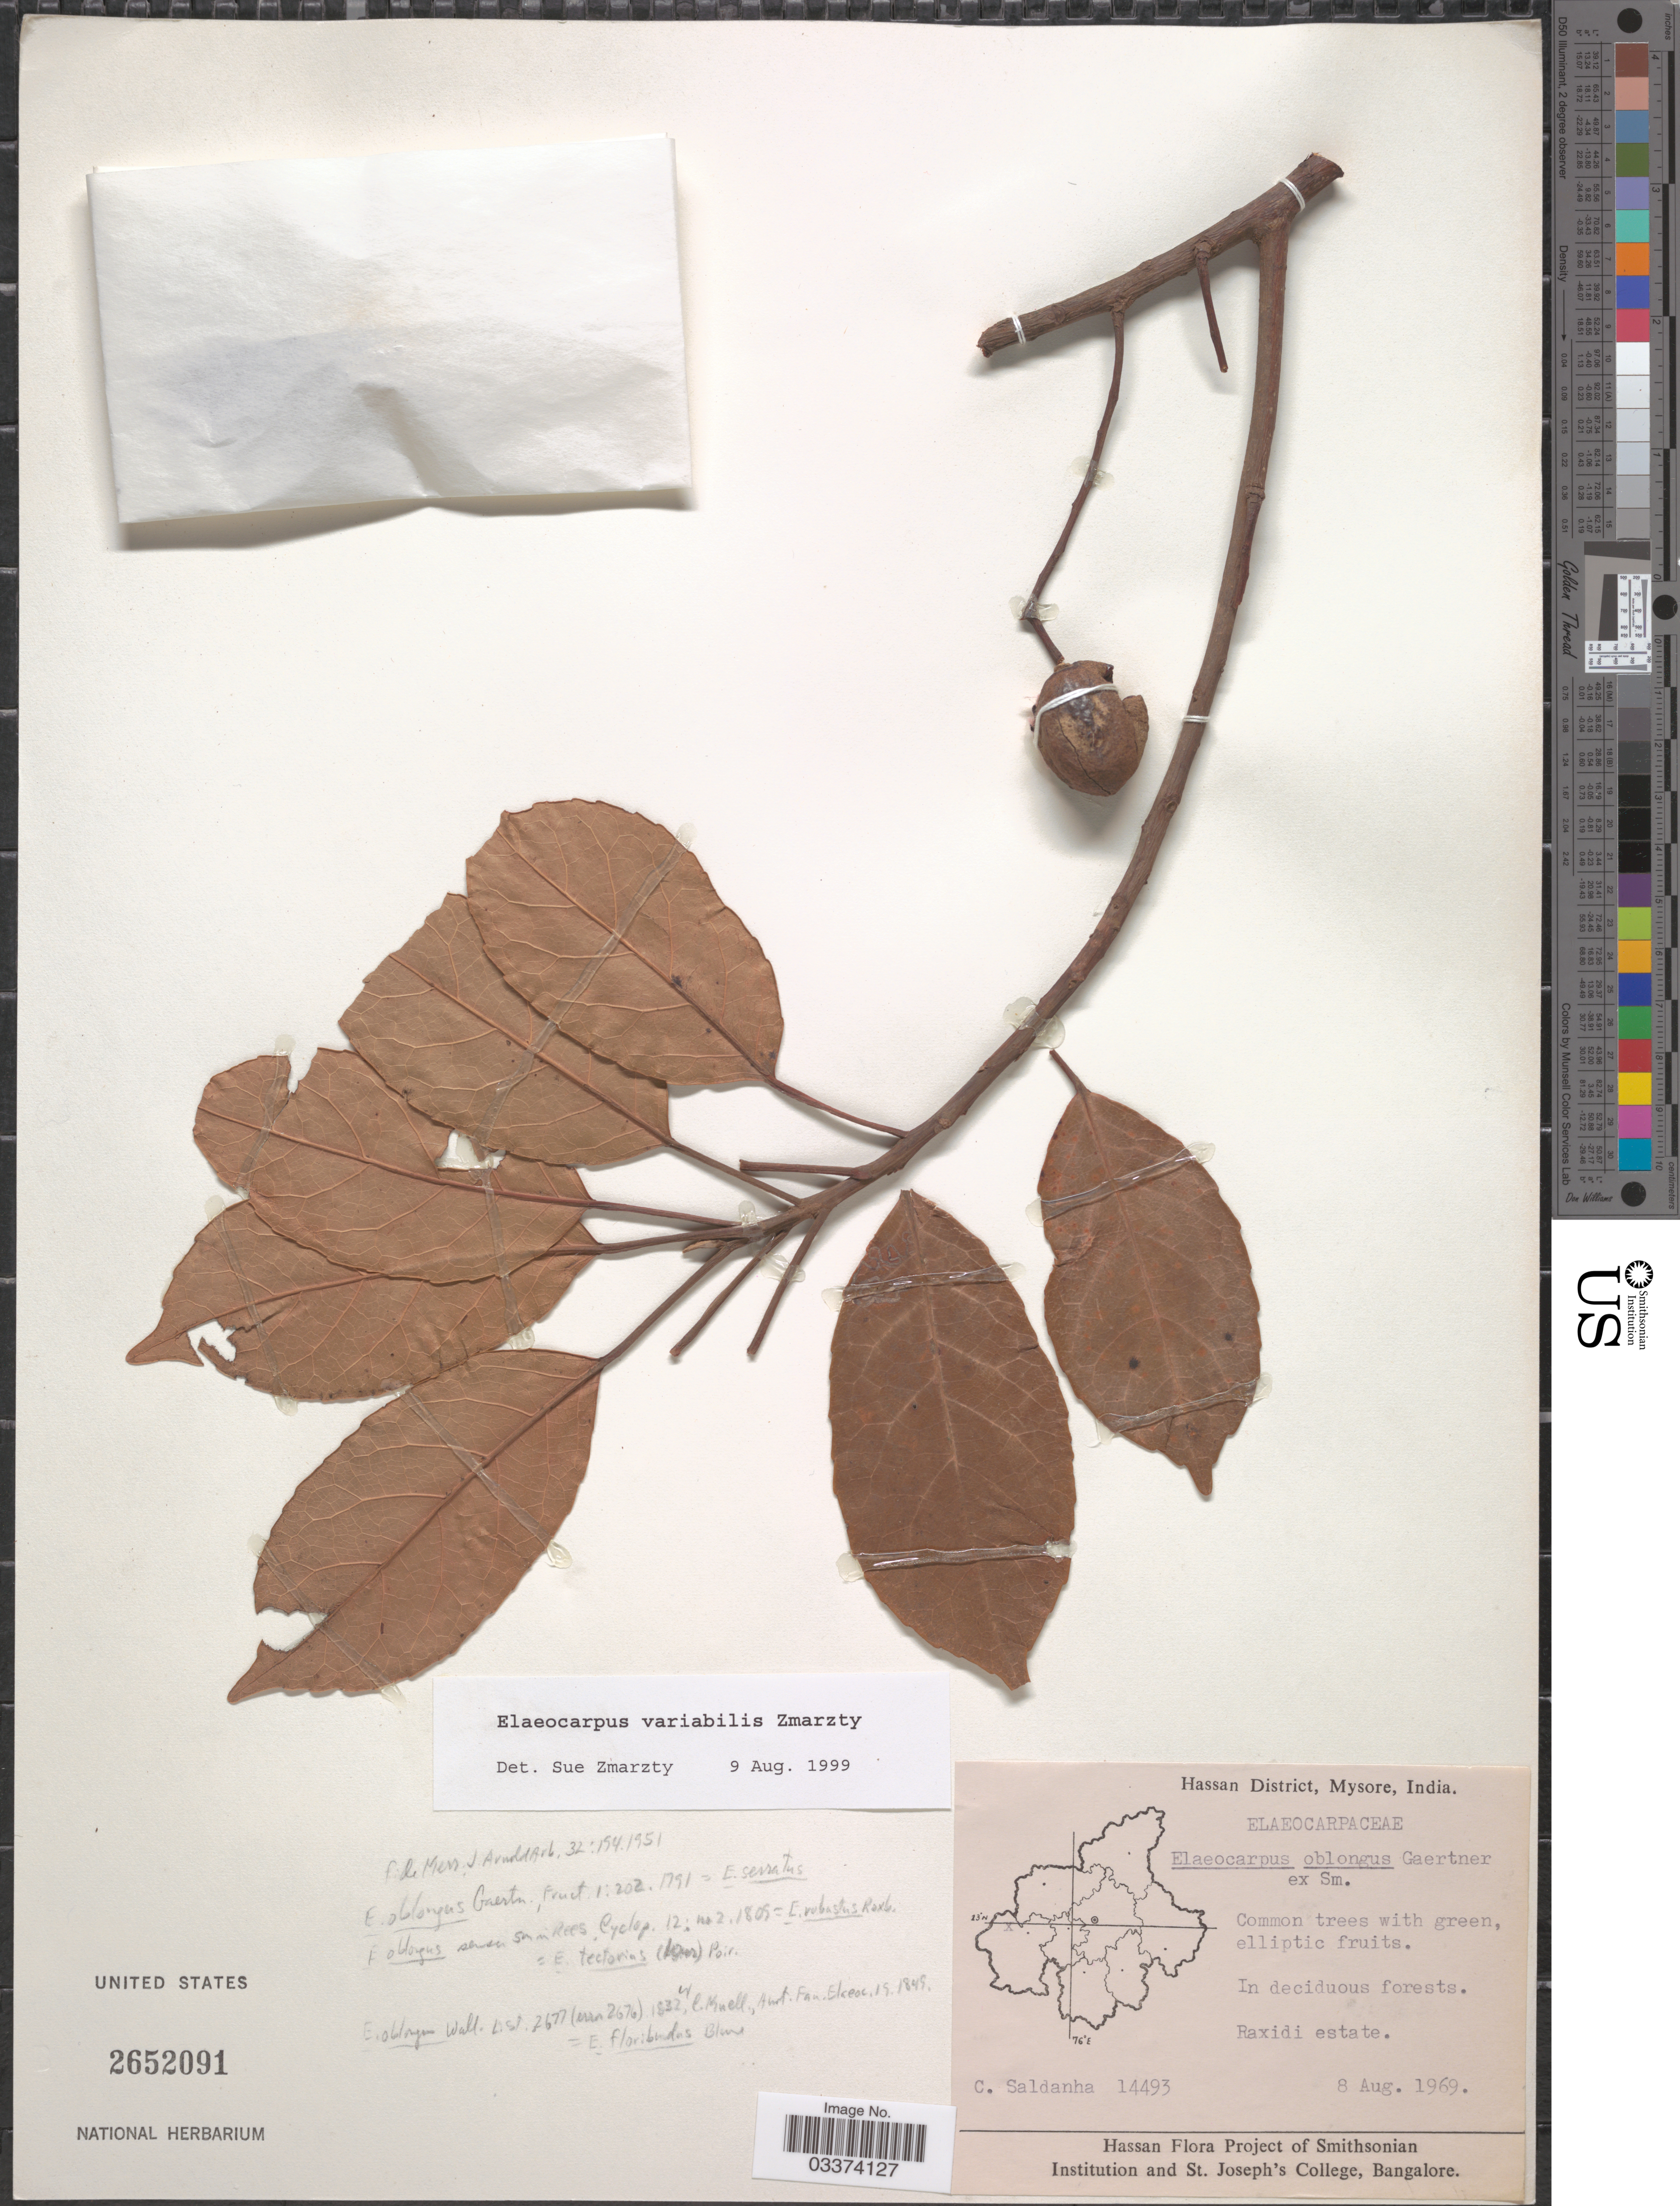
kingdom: Plantae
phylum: Tracheophyta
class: Magnoliopsida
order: Oxalidales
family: Elaeocarpaceae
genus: Elaeocarpus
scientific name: Elaeocarpus variabilis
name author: Zmarzty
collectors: C. Saldanha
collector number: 14493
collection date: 1969-08-08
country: India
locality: Hassan District, Mysore. Raxidi estate.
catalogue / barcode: US 2652091